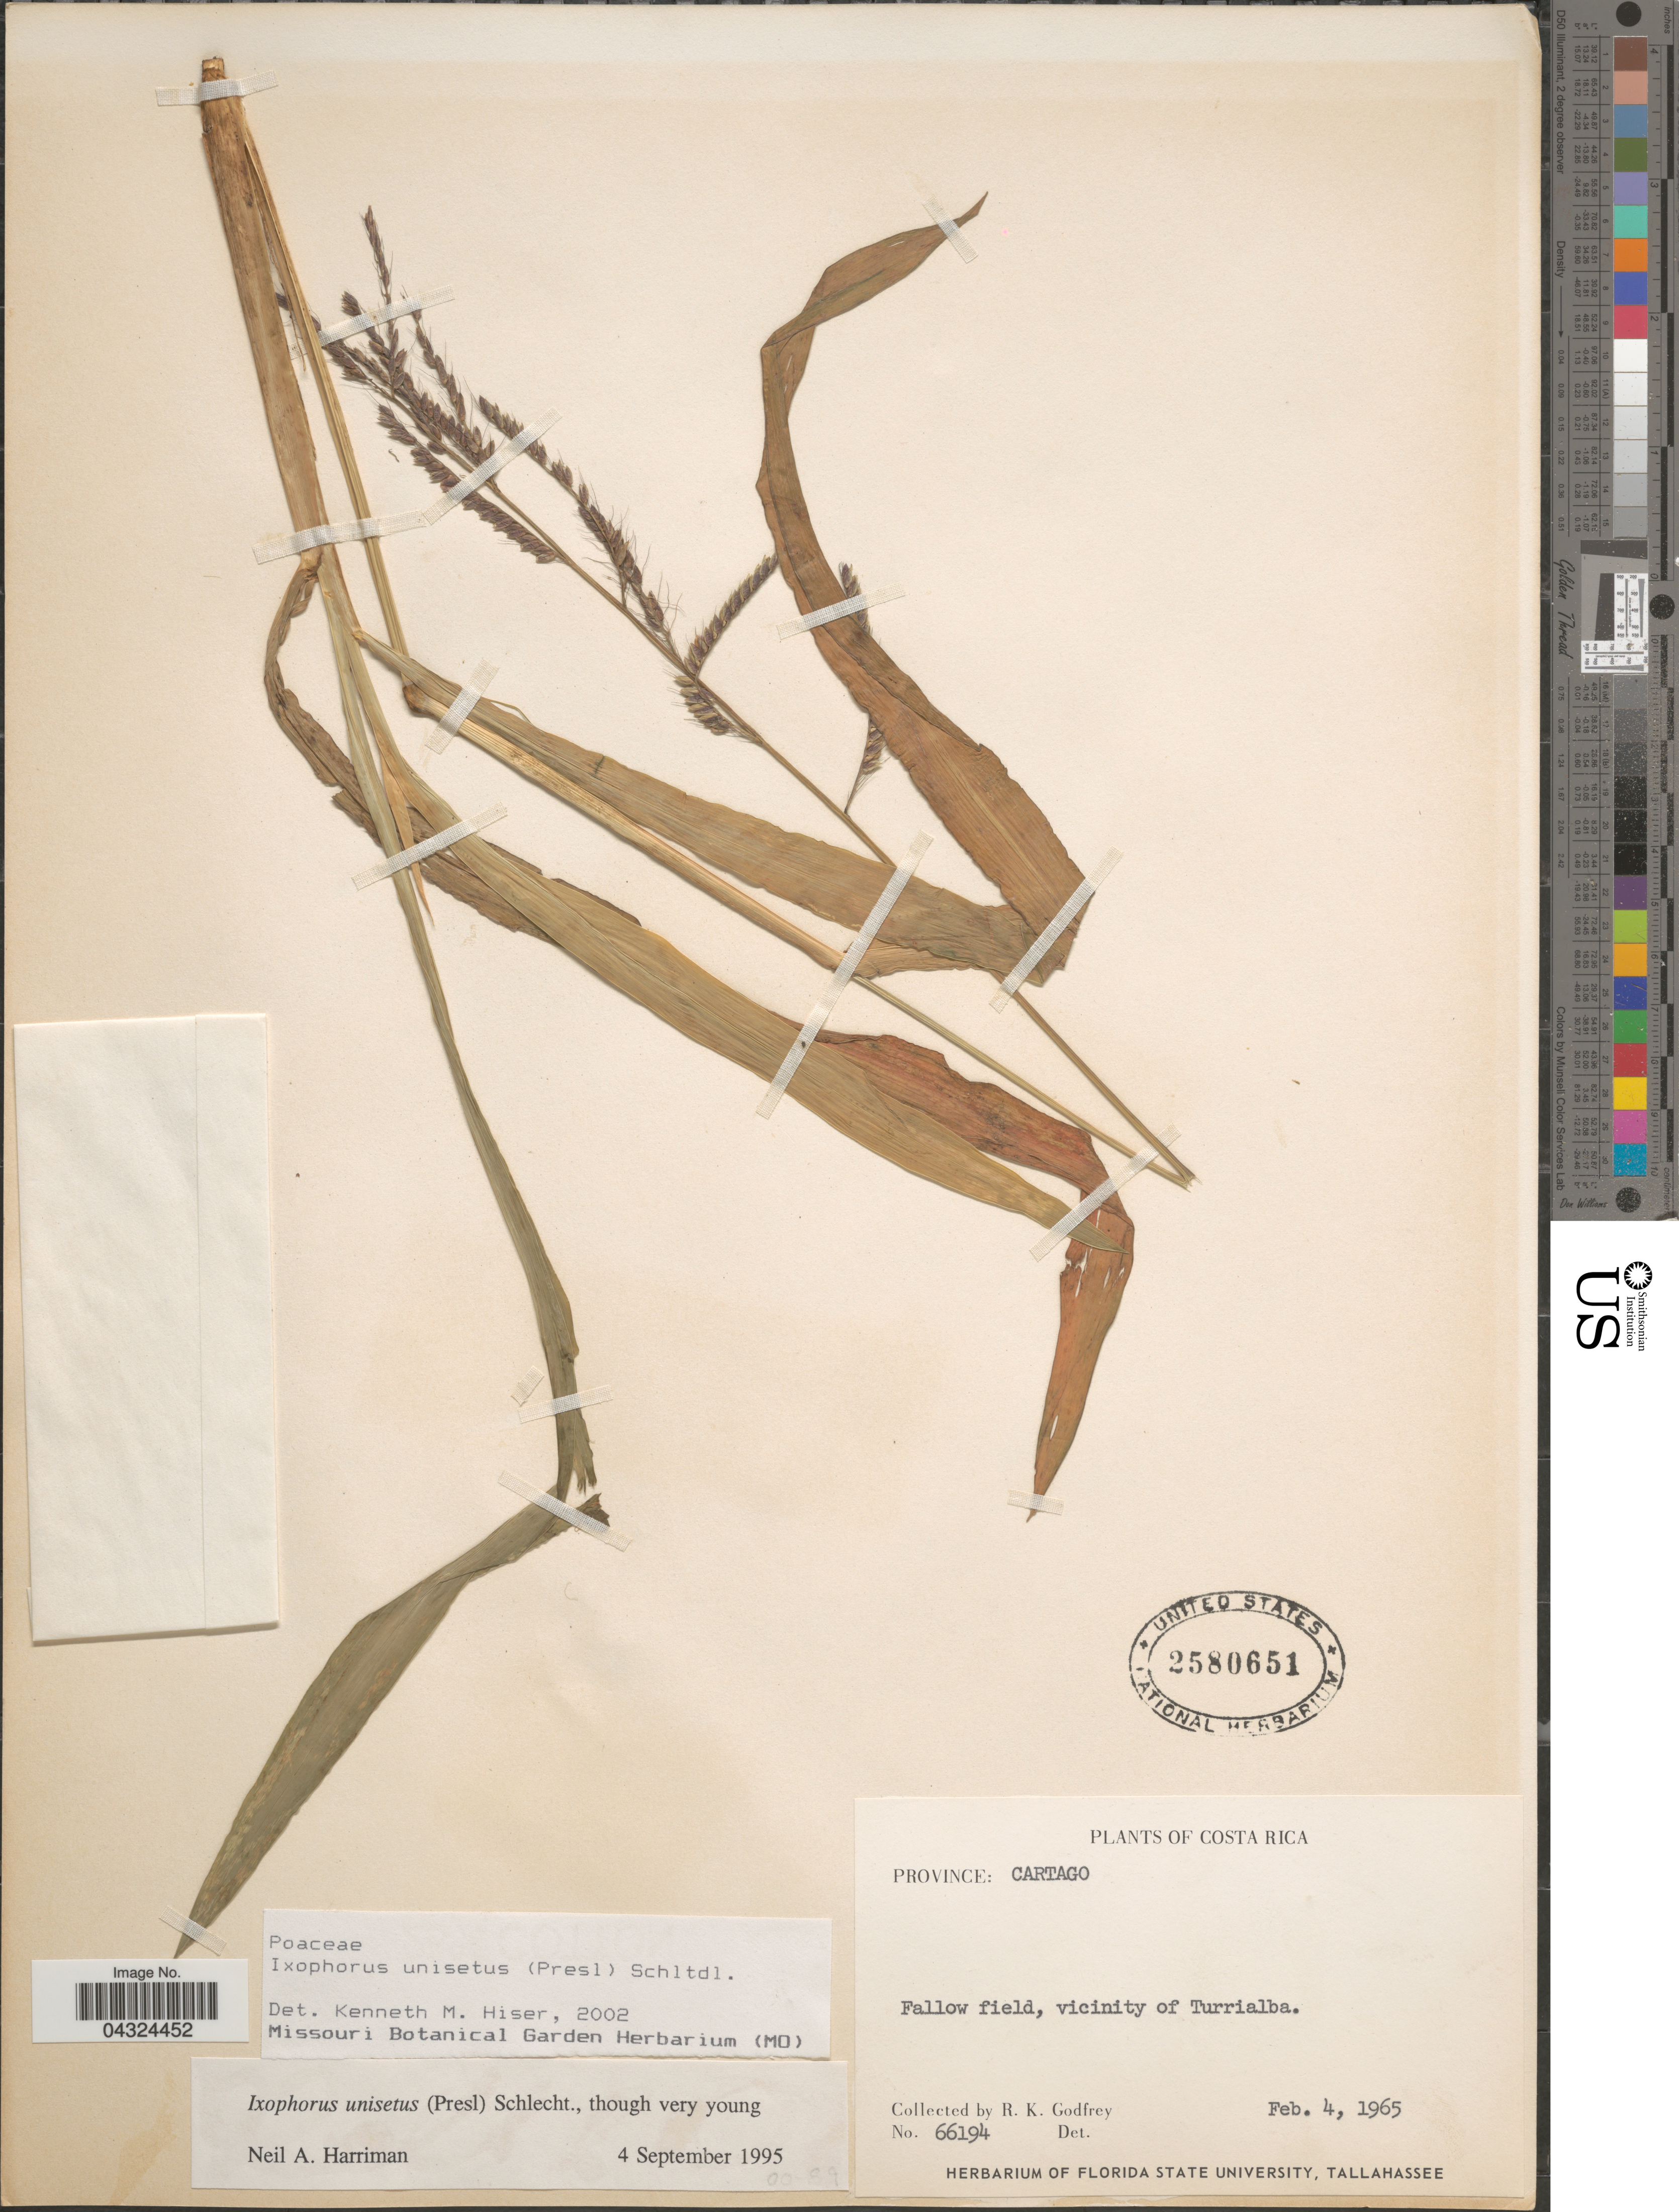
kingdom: Plantae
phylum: Tracheophyta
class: Liliopsida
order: Poales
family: Poaceae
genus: Ixophorus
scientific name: Ixophorus unisetus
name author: (J. Presl) Schltdl.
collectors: R. K. Godfrey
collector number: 66194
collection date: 1965-02-04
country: Costa Rica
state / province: Cartago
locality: Fallow field, vicinity of Turrialba.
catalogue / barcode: US 2580651